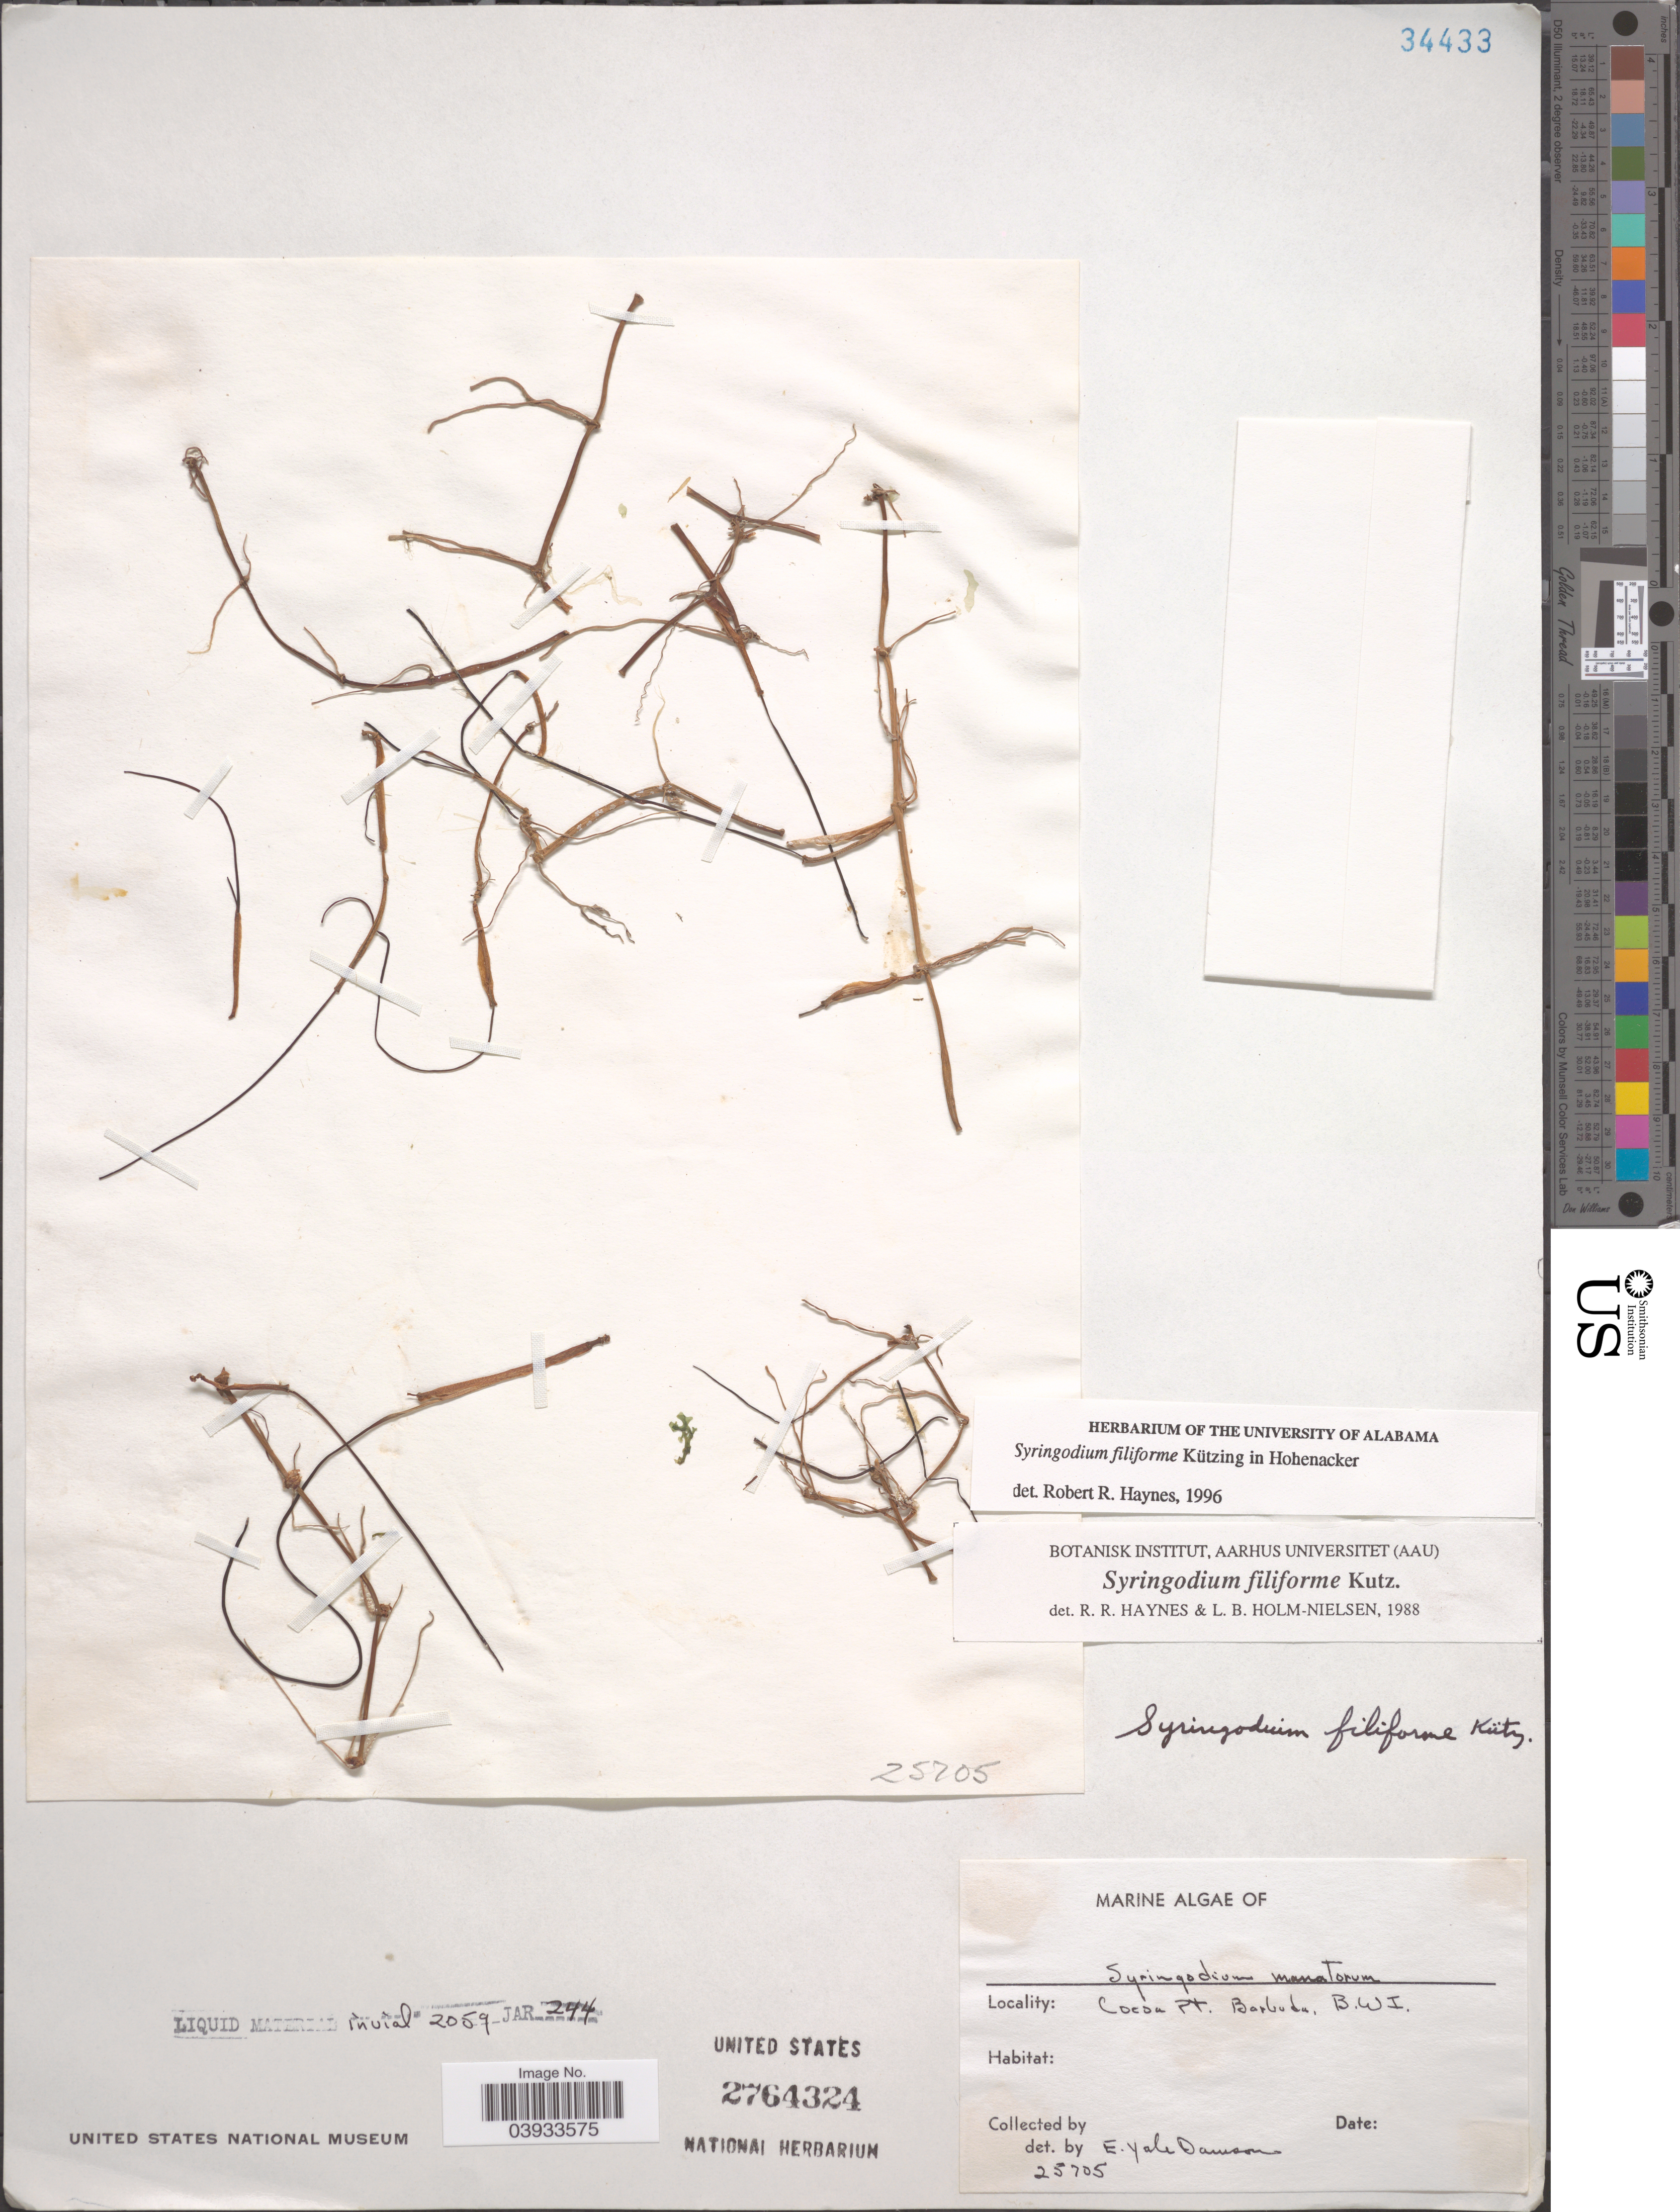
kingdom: Plantae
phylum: Tracheophyta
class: Liliopsida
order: Alismatales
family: Cymodoceaceae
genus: Syringodium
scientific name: Syringodium filiforme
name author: Kütz.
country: Antigua and Barbuda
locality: Cocoa PT. Barbuda, B.W.I.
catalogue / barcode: US 2764324